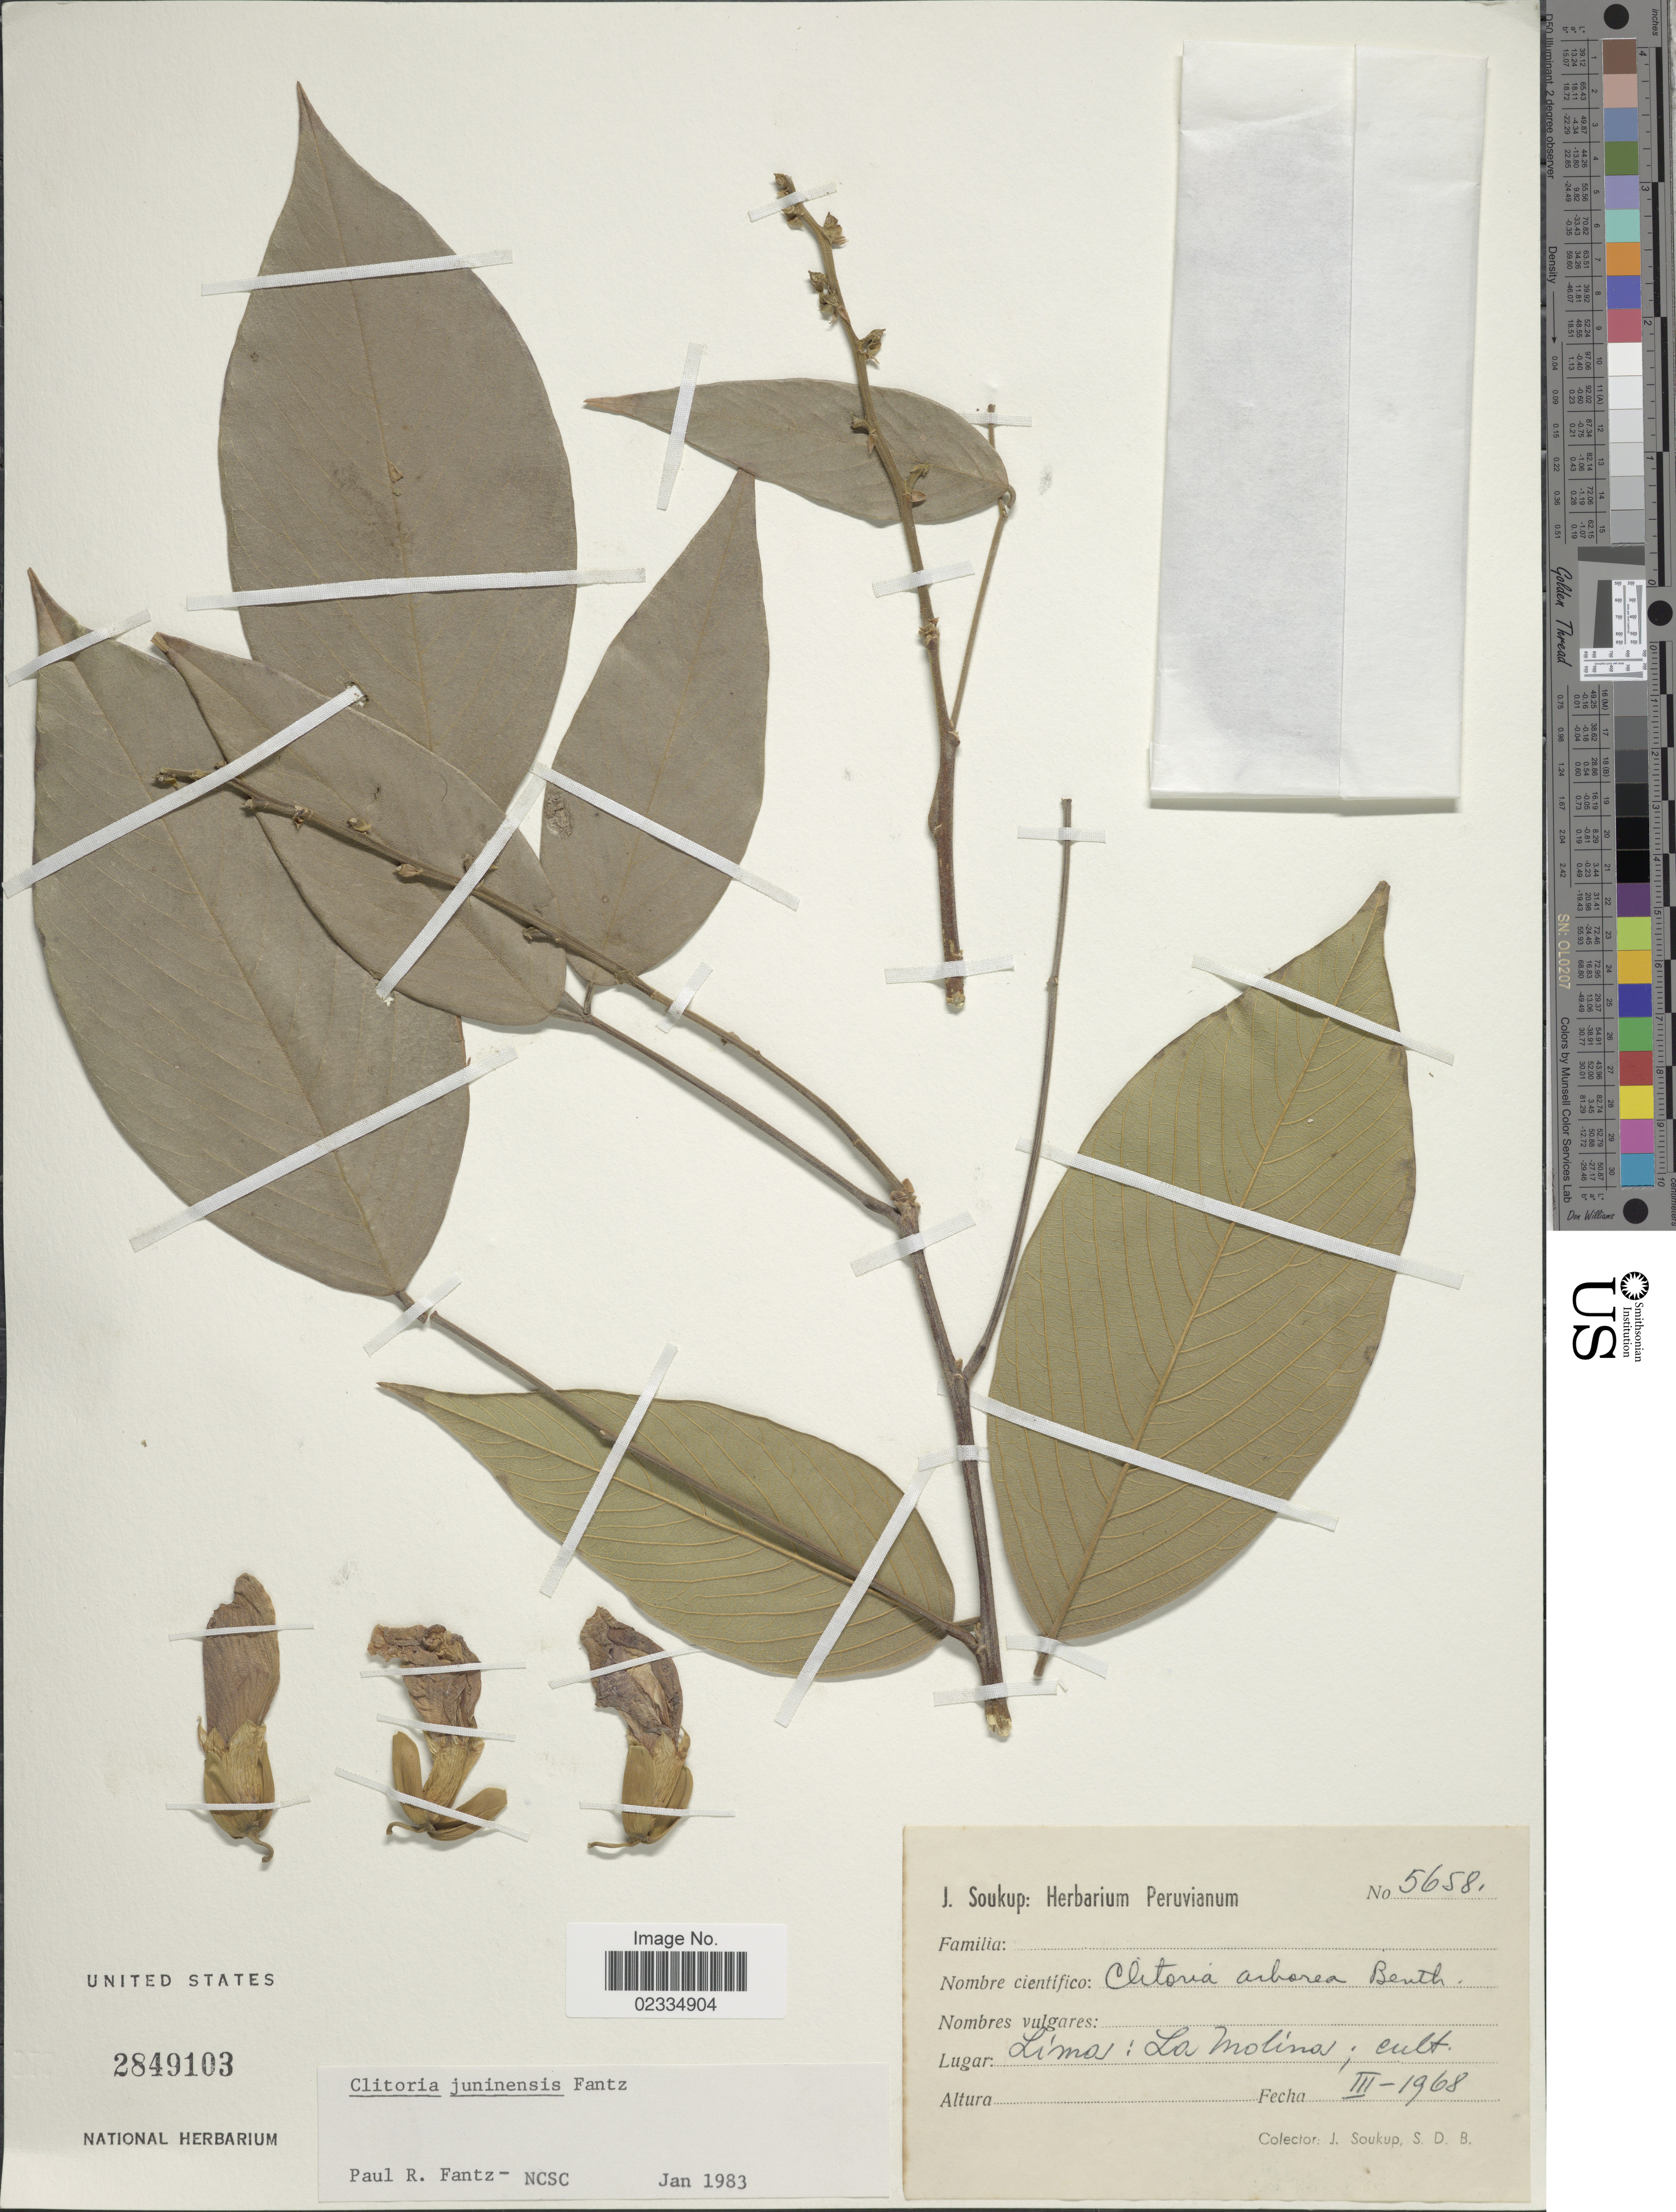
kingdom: Plantae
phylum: Tracheophyta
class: Magnoliopsida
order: Fabales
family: Fabaceae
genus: Clitoria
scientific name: Clitoria juninensis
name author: Fantz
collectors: J. Soukop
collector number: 5658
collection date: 1968-03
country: Peru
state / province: Lima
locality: La Molina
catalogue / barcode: US 2849103